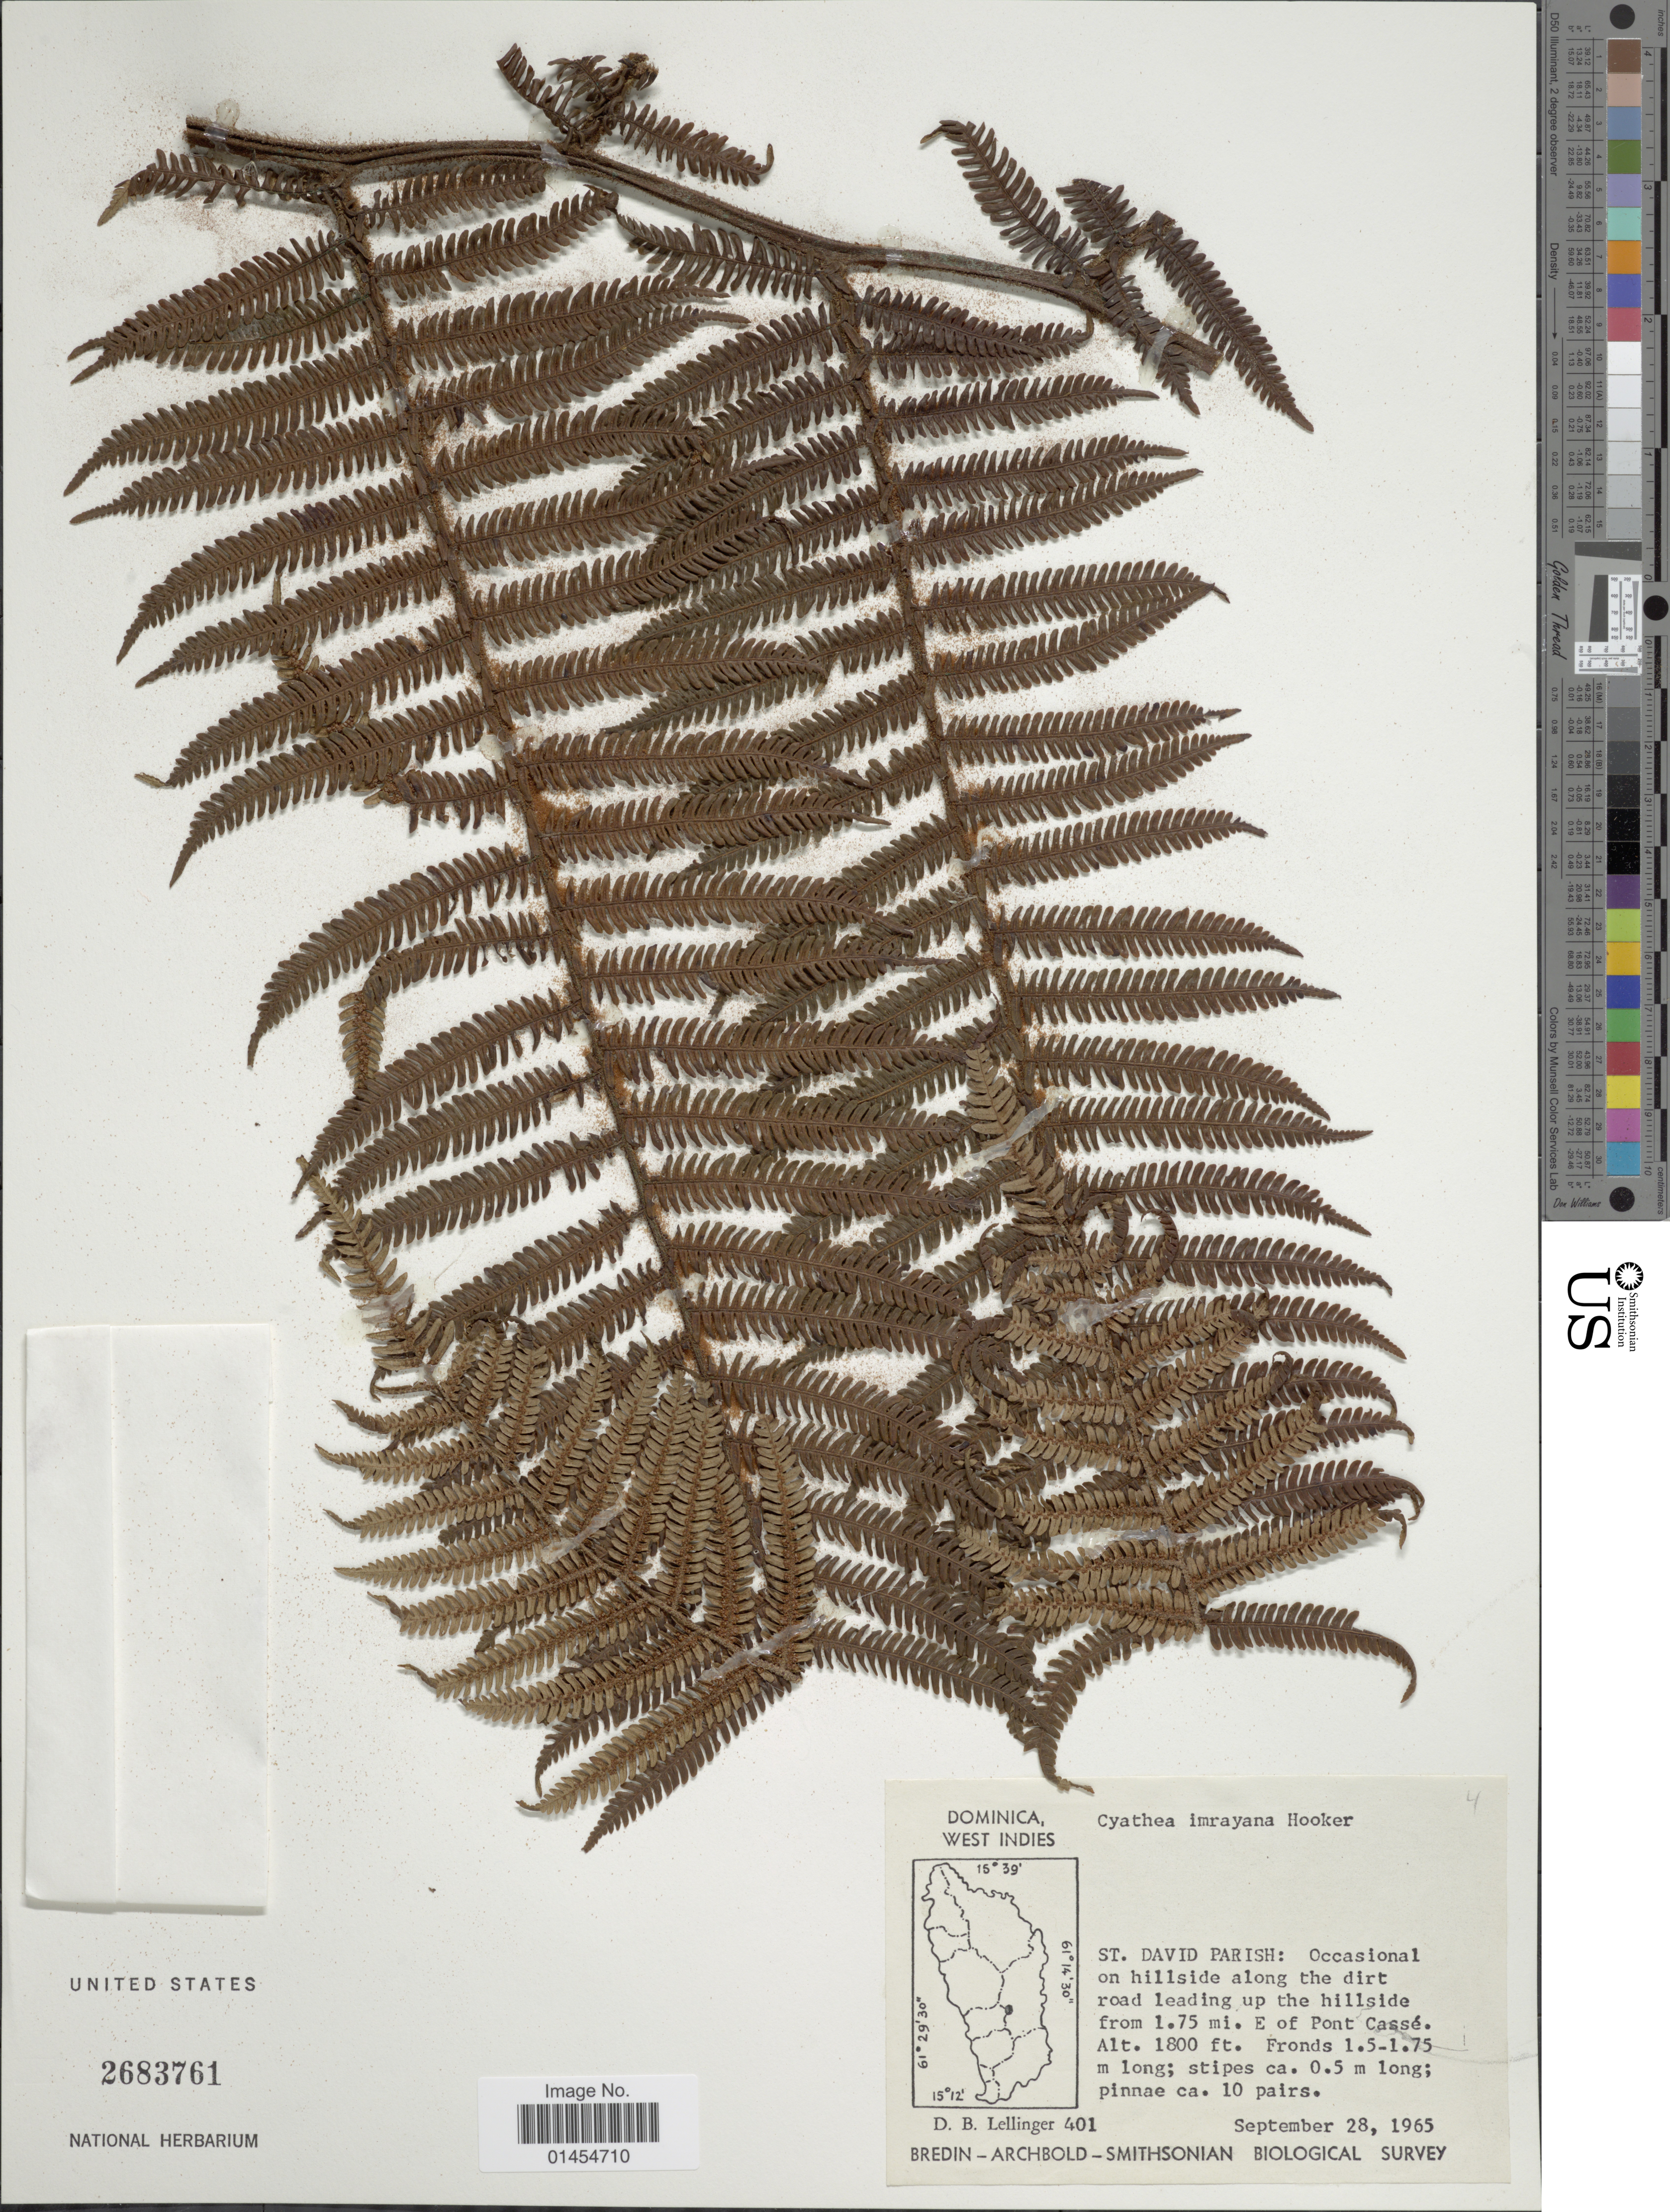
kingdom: Plantae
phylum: Tracheophyta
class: Polypodiopsida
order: Cyatheales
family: Cyatheaceae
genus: Alsophila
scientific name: Alsophila imrayana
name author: (Hook.) D.S. Conant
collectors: D. B. Lellinger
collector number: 401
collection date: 1965-09-28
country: Dominica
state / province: St. David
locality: St. David Parish: Occasional on hillside along the dirt road leading up the hillside from 1.75 mi. E of Pont Cassé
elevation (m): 549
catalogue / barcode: US 2683761